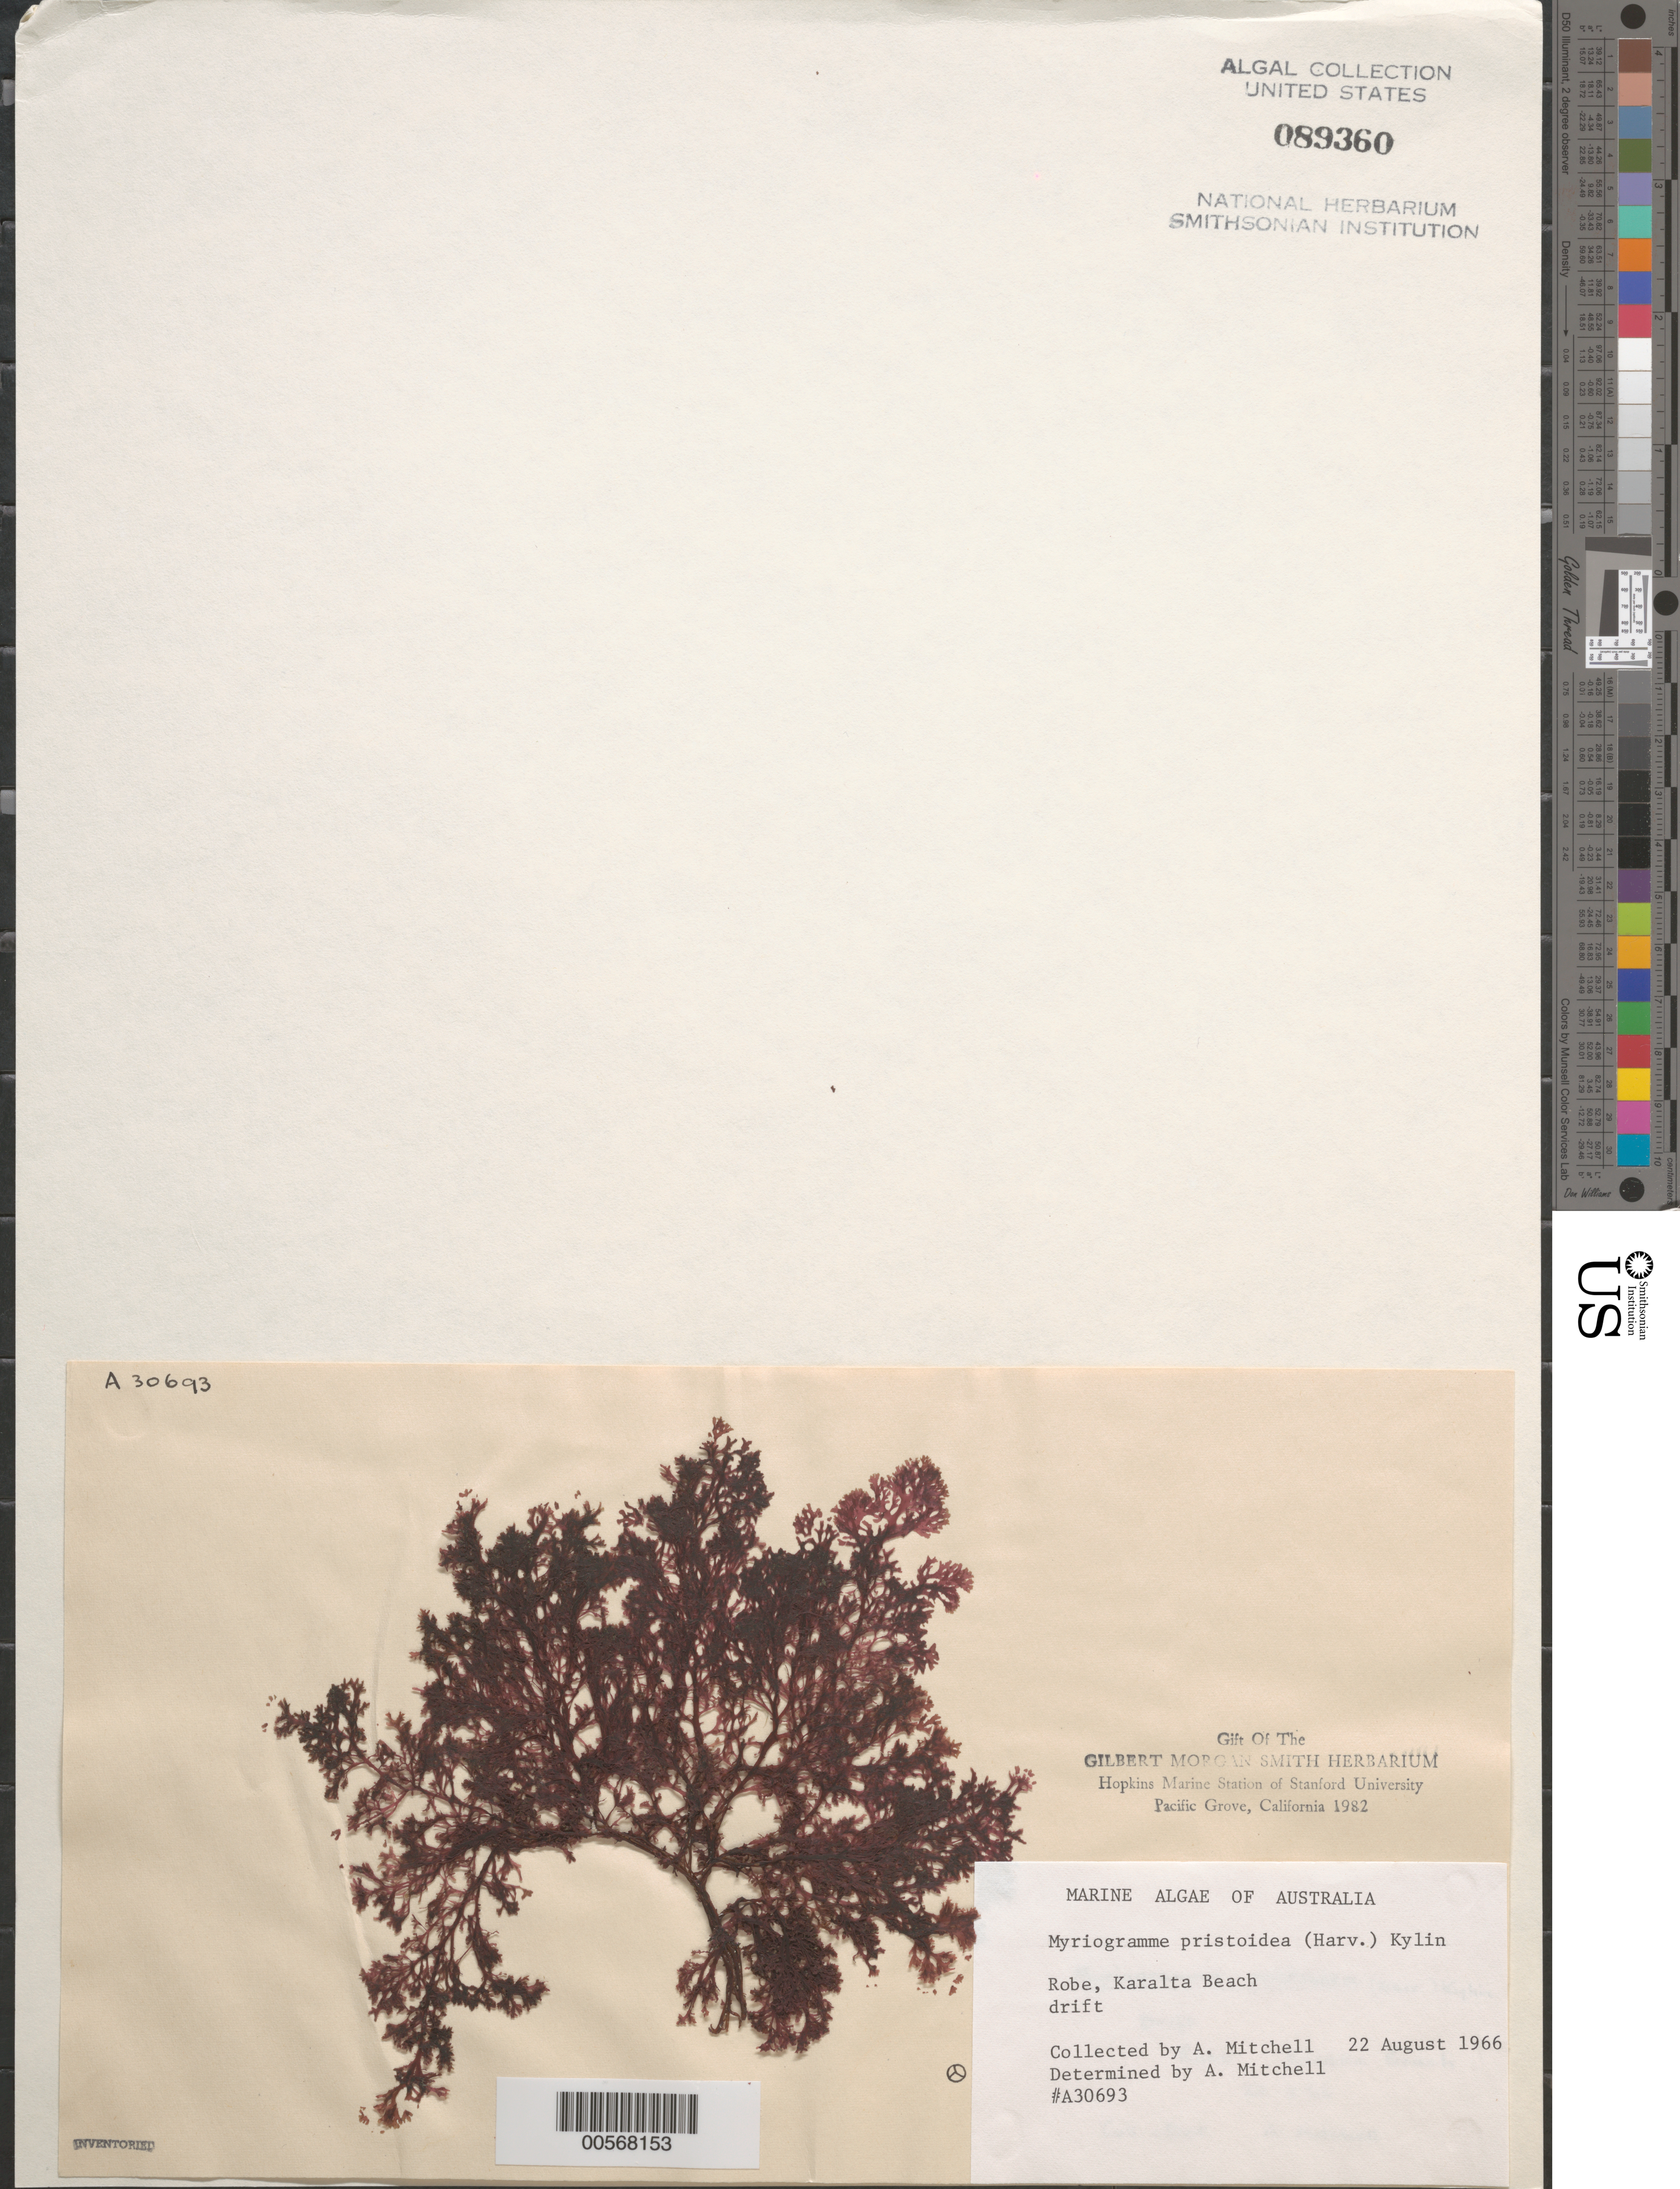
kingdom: Plantae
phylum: Rhodophyta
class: Florideophyceae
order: Ceramiales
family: Delesseriaceae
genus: Nitospinosa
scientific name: Nitospinosa pristoidea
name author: (Harv.) Womersley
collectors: A. Mitchell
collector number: A30693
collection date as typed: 22 Aug 1966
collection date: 1966-08-22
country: Australia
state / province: South Australia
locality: Robe, karalta beach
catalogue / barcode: US 89360